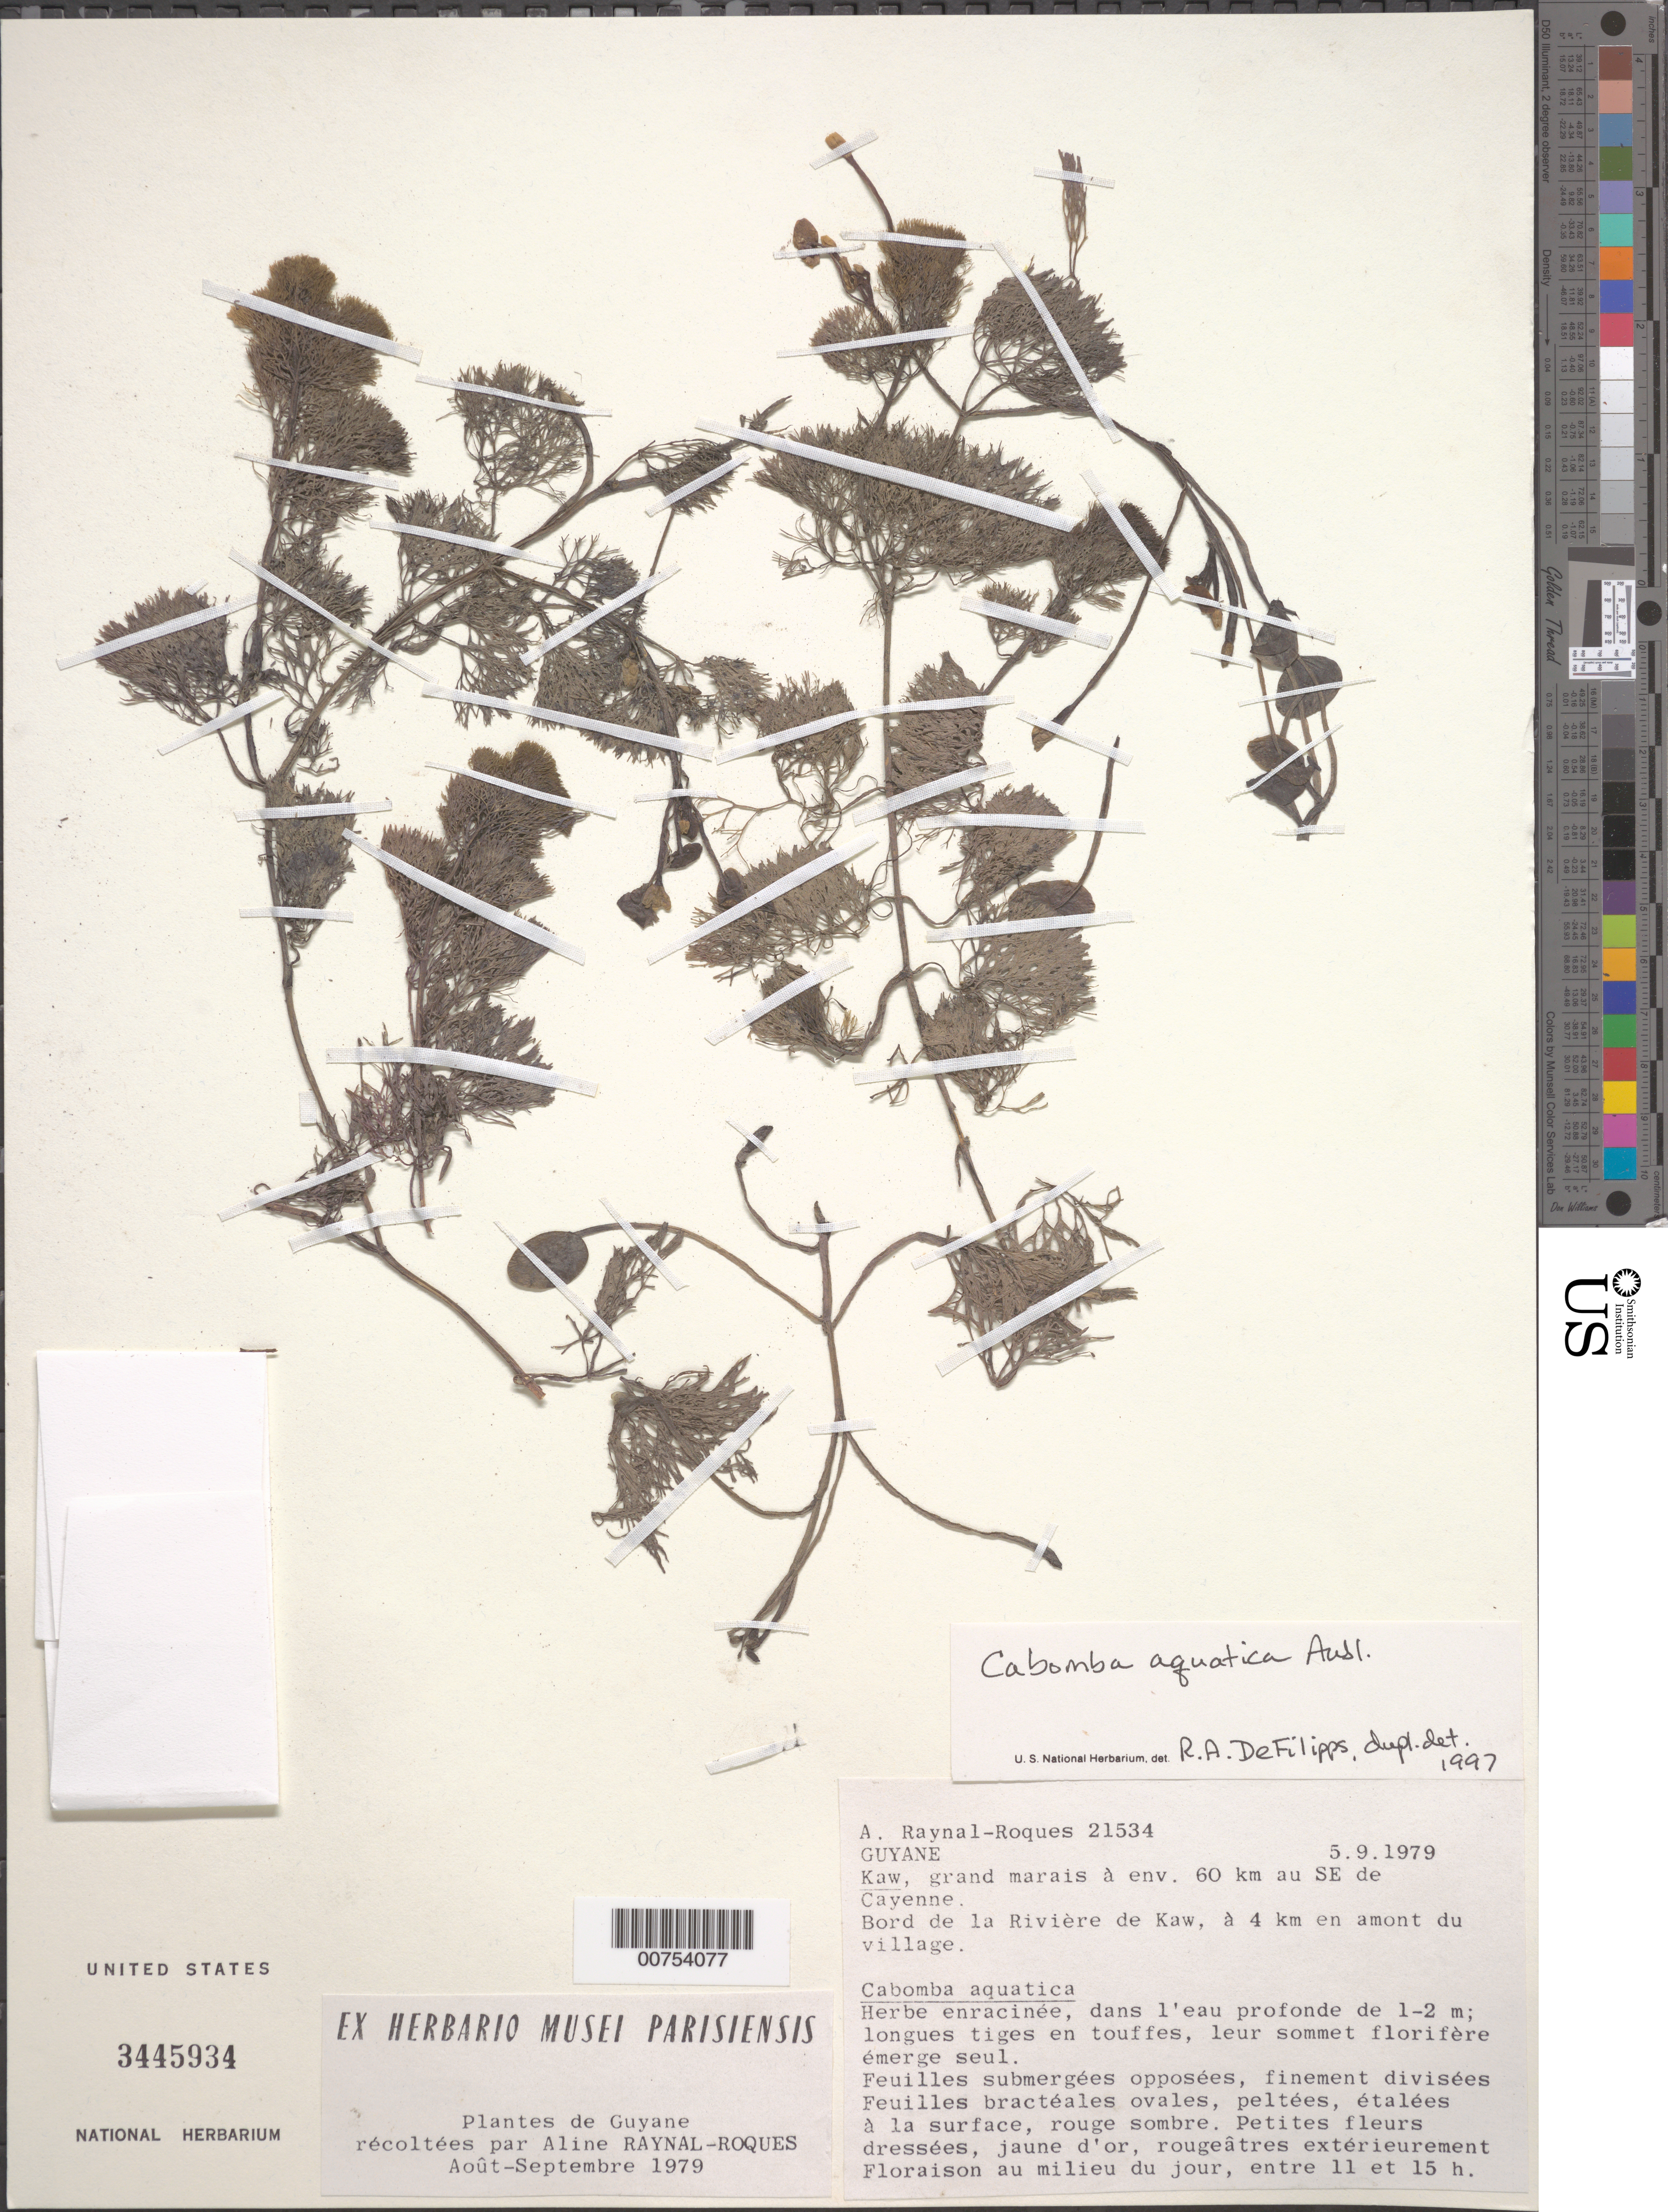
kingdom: Plantae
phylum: Tracheophyta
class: Magnoliopsida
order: Nymphaeales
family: Cabombaceae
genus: Cabomba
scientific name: Cabomba aquatica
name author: Aubl.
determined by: DeFilipps, R. A.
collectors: A. M. Raynal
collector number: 21534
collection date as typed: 5-Sep-79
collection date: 1979-09-05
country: French Guiana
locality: Kaw, 60 km SE of Cayenne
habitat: In water 1-2 m deep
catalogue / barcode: US 3445934